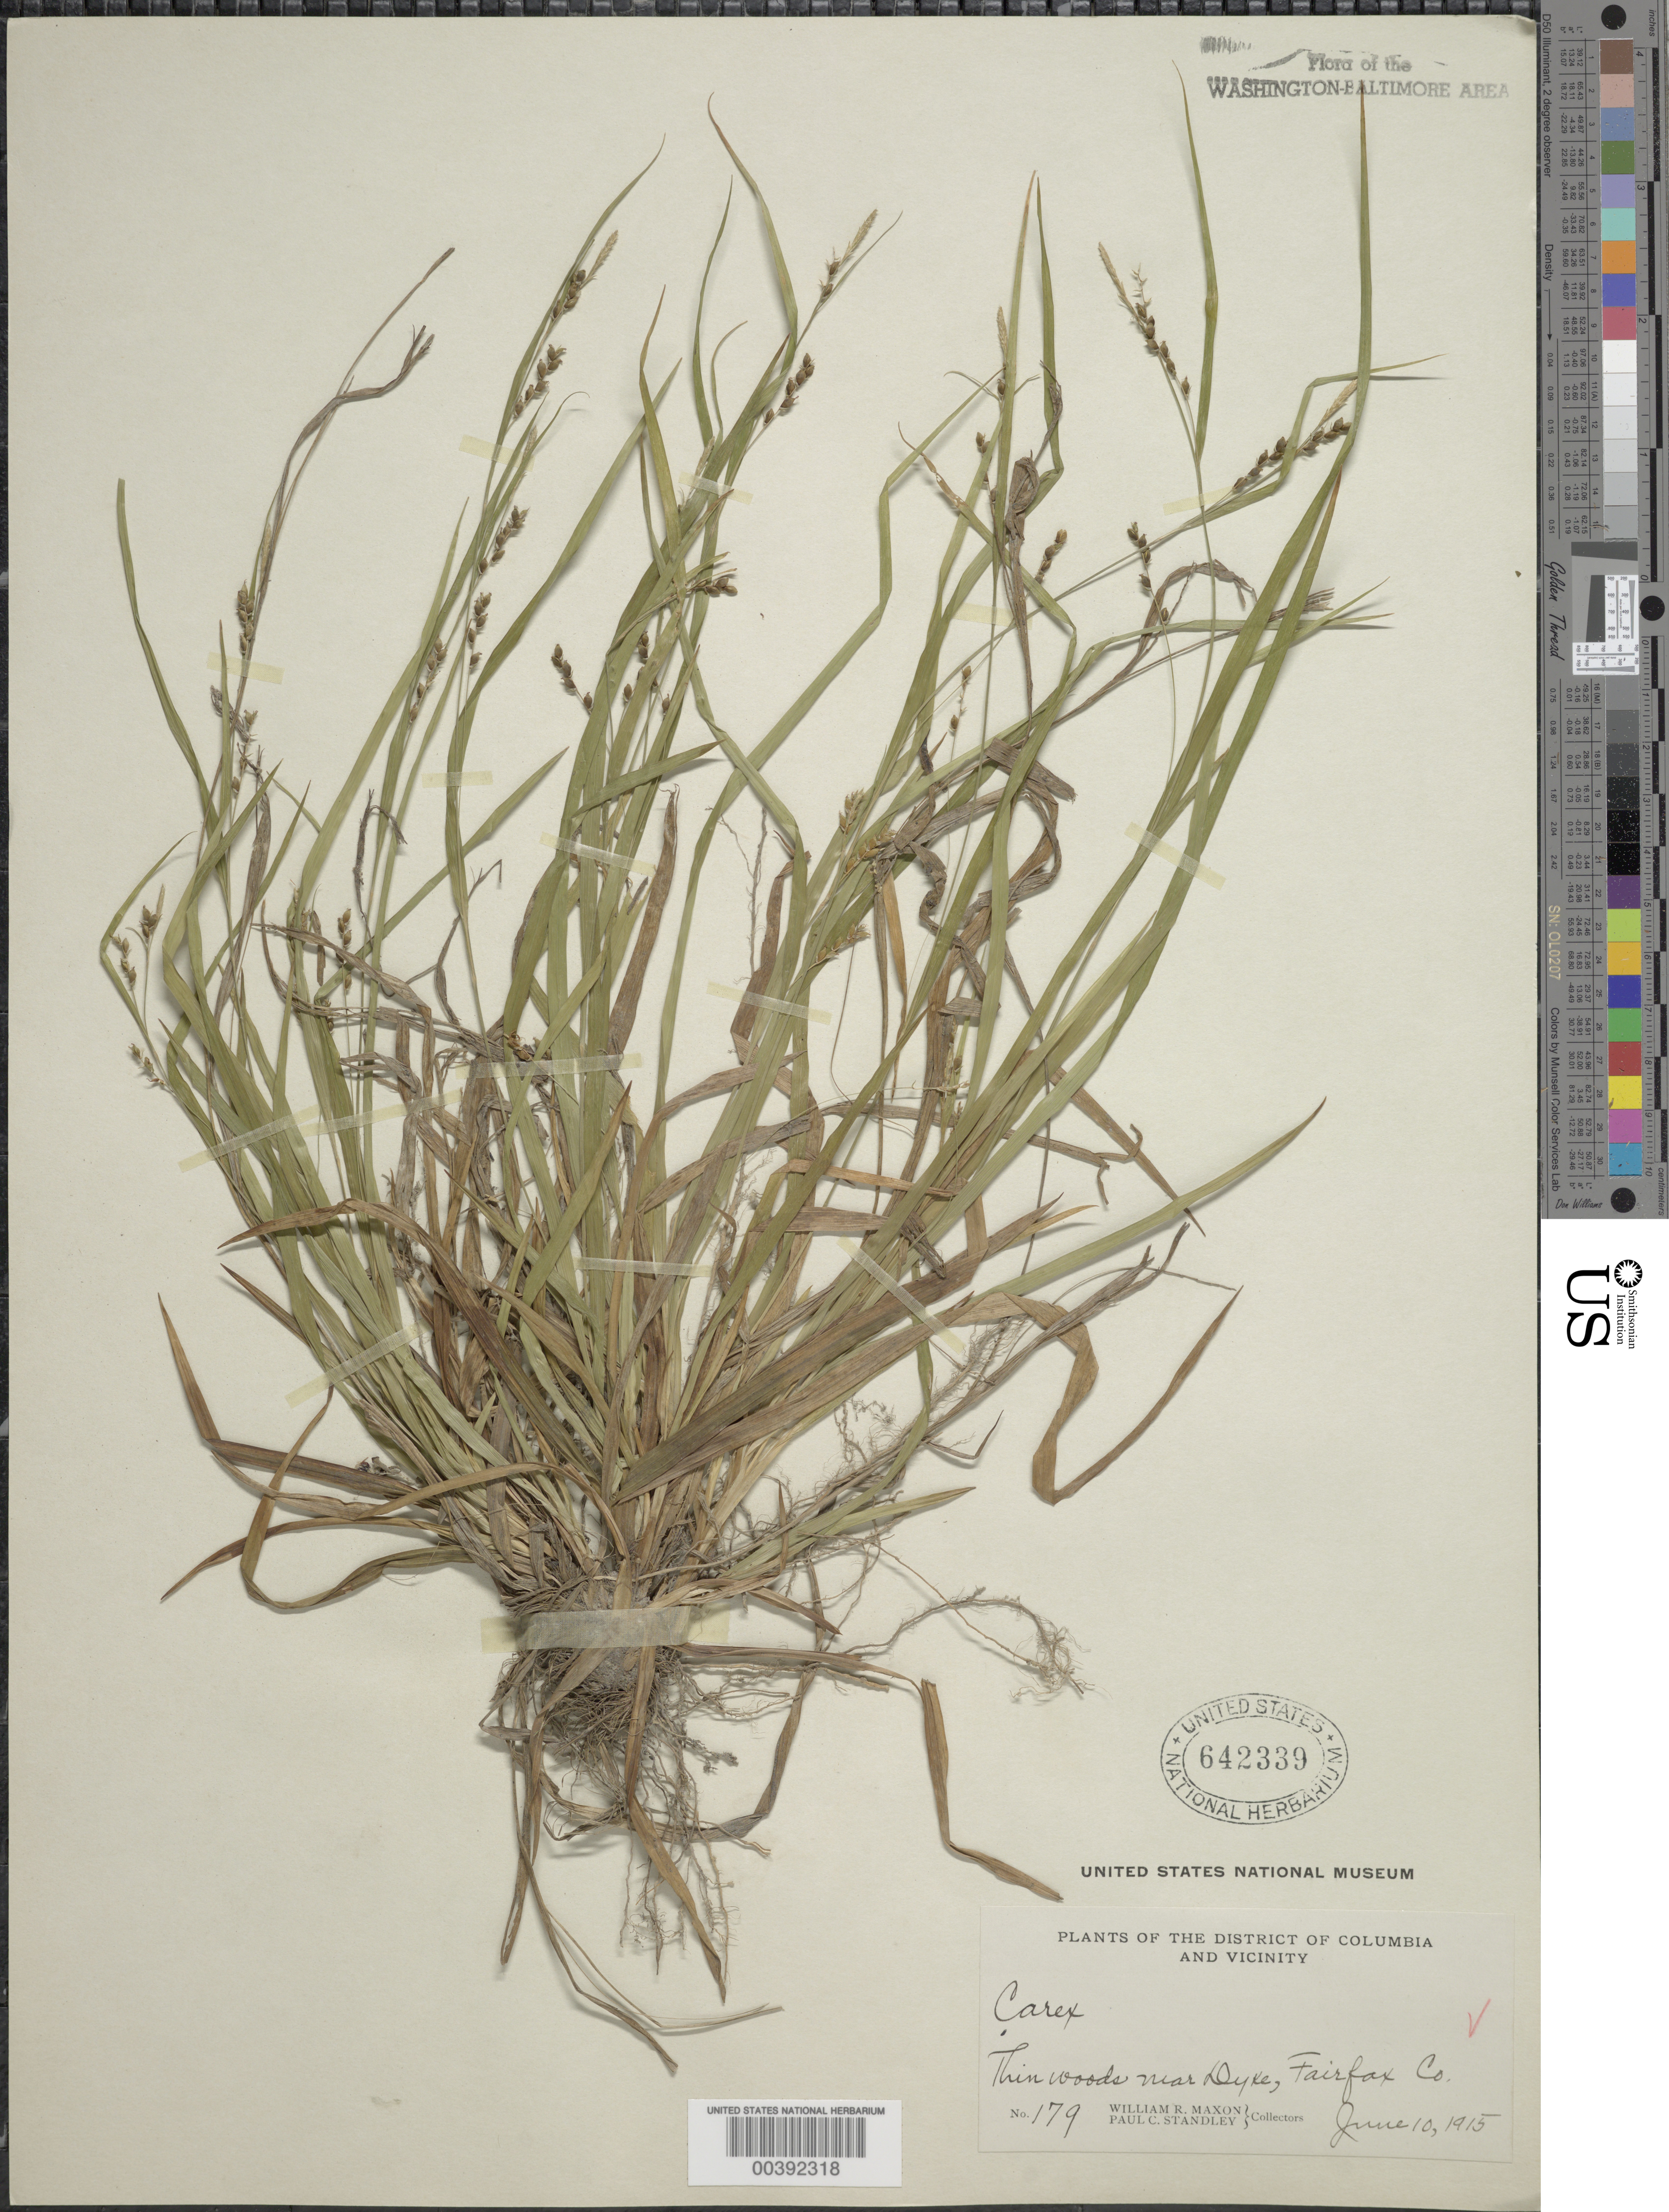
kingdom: Plantae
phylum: Tracheophyta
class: Liliopsida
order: Poales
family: Cyperaceae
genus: Carex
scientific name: Carex digitalis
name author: Willd.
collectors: W. R. Maxon & P. C. Standley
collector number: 179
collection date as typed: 10 Jun 1915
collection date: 1915-06-10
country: United States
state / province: Virginia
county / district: Fairfax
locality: Dyke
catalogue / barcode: US 642339